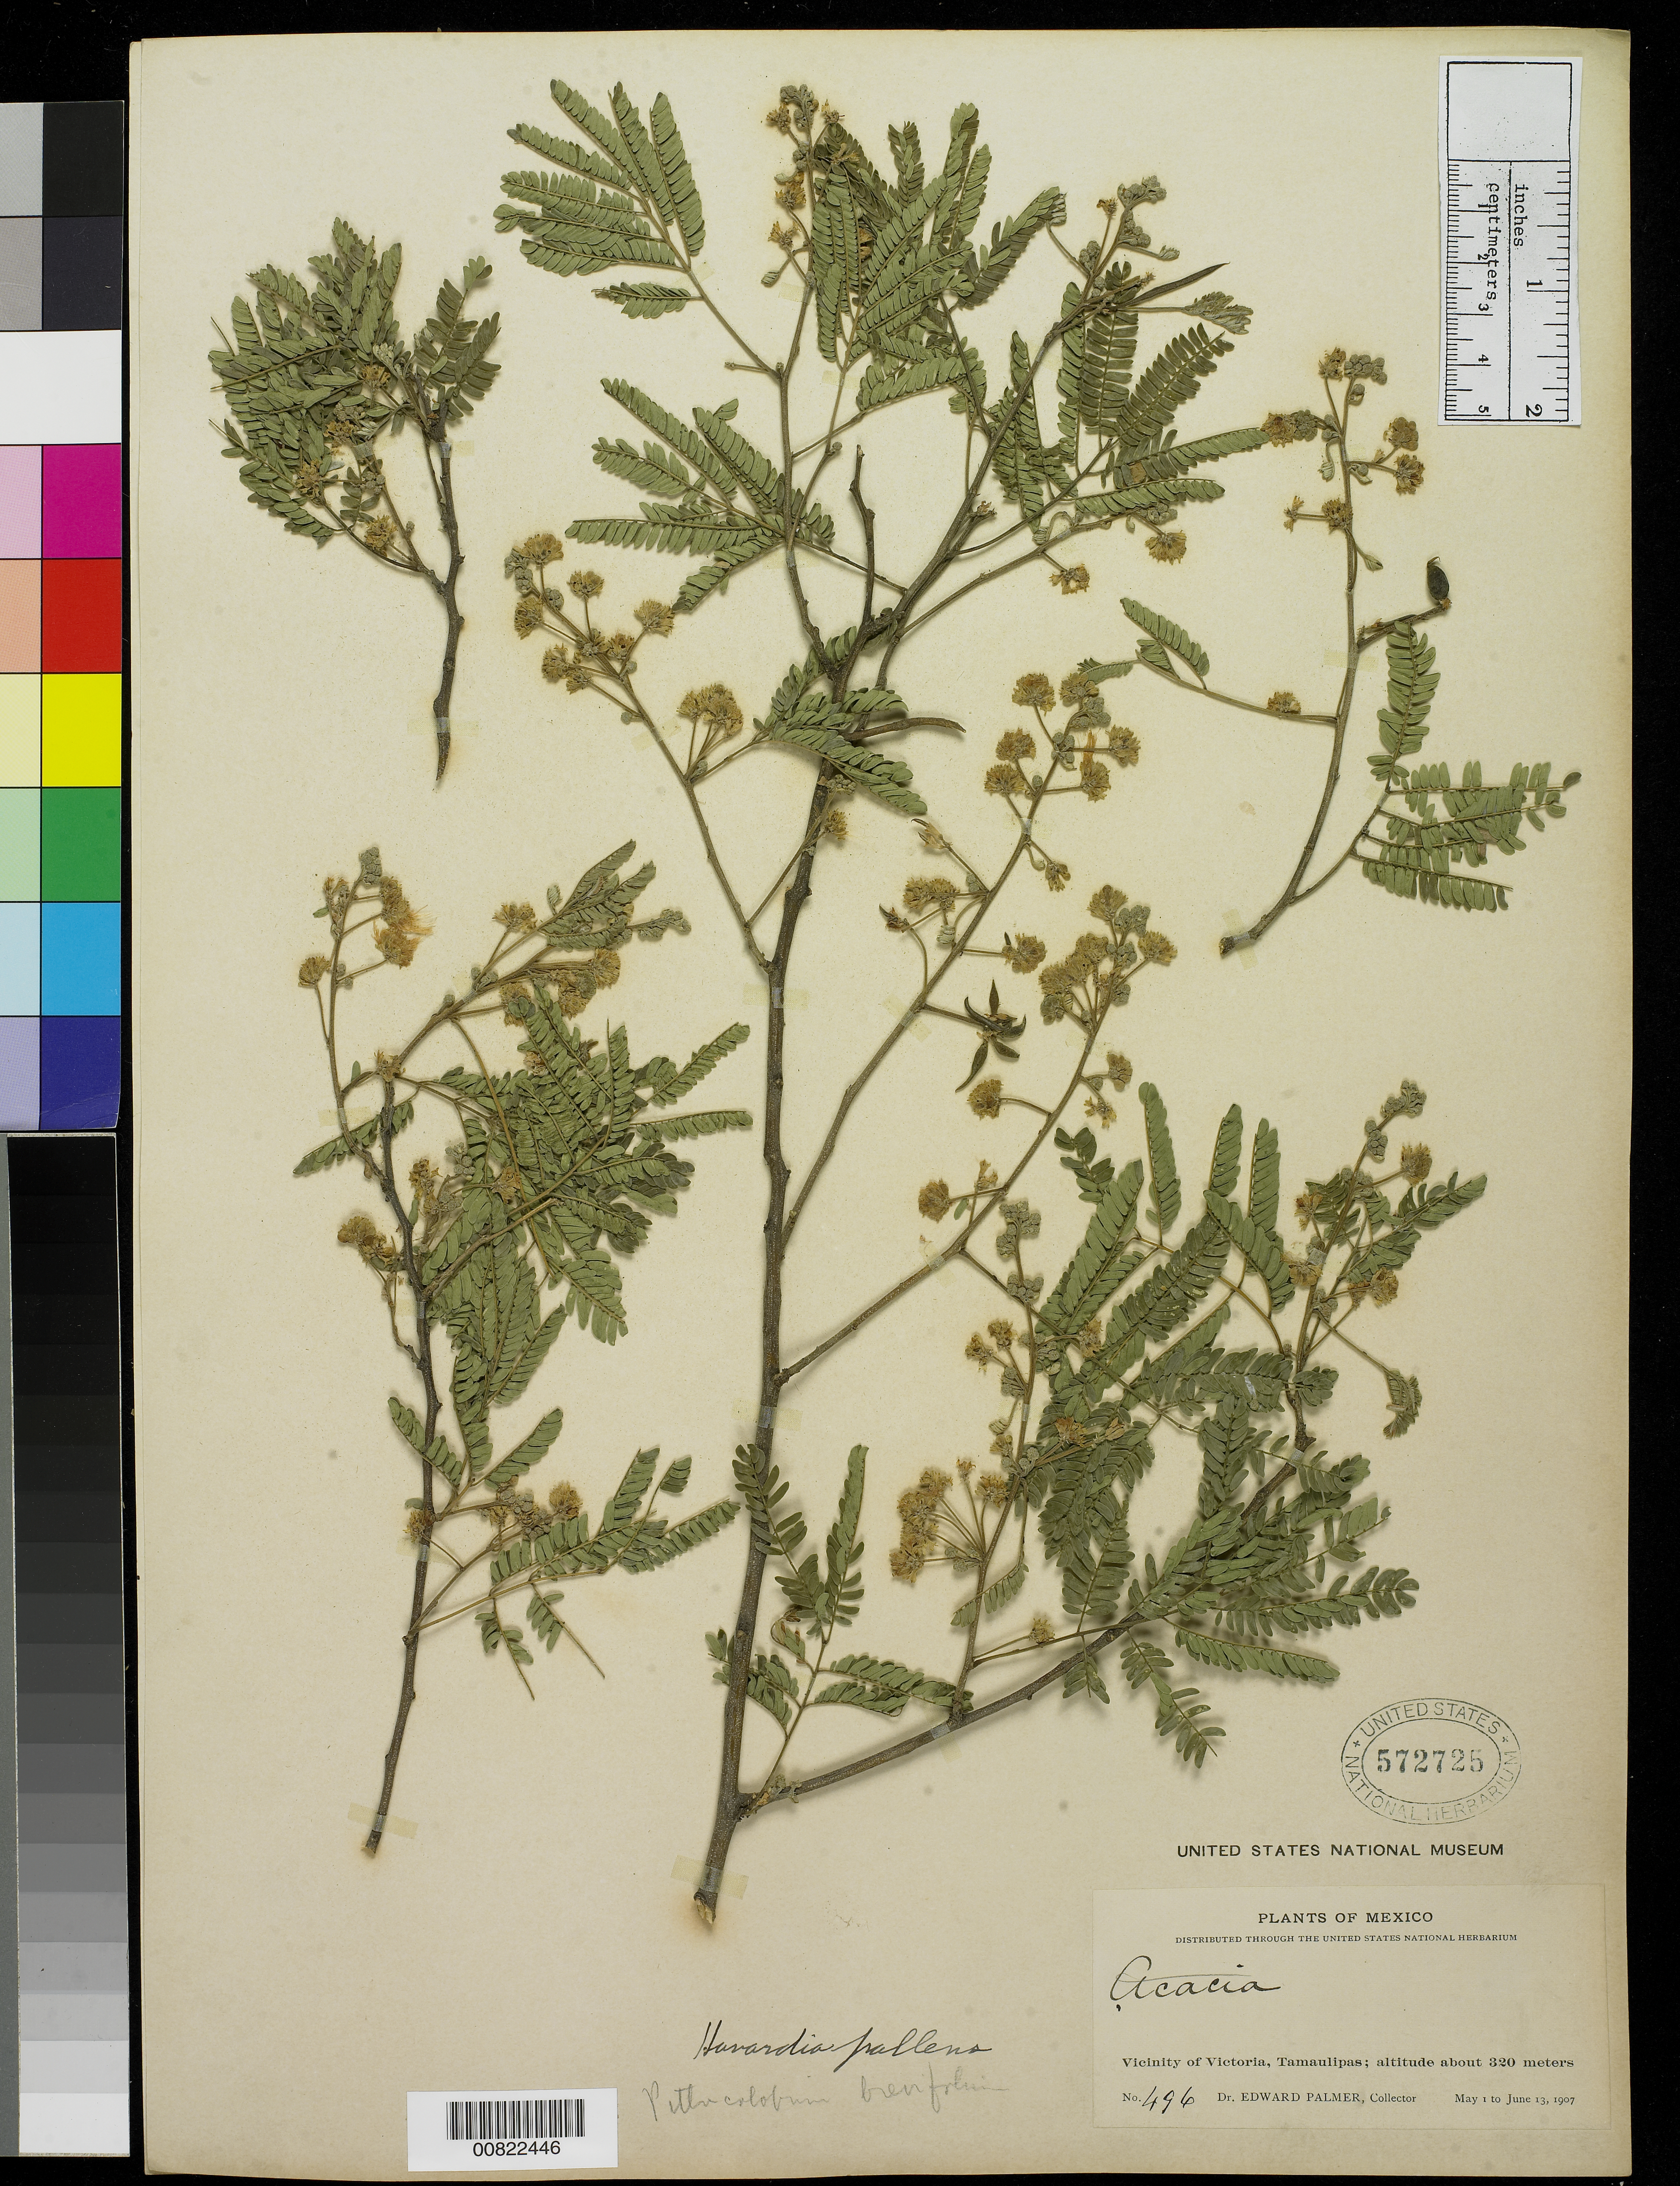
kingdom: Plantae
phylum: Tracheophyta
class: Magnoliopsida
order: Fabales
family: Fabaceae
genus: Havardia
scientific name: Havardia pallens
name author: (Benth.) Britton & Rose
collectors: E. Palmer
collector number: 496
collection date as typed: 01 May 1907 to 13 Jun 1907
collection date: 1907-05-01/1907-06-13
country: Mexico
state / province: Tamaulipas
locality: Vicinity of Victoria.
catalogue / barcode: US 572725